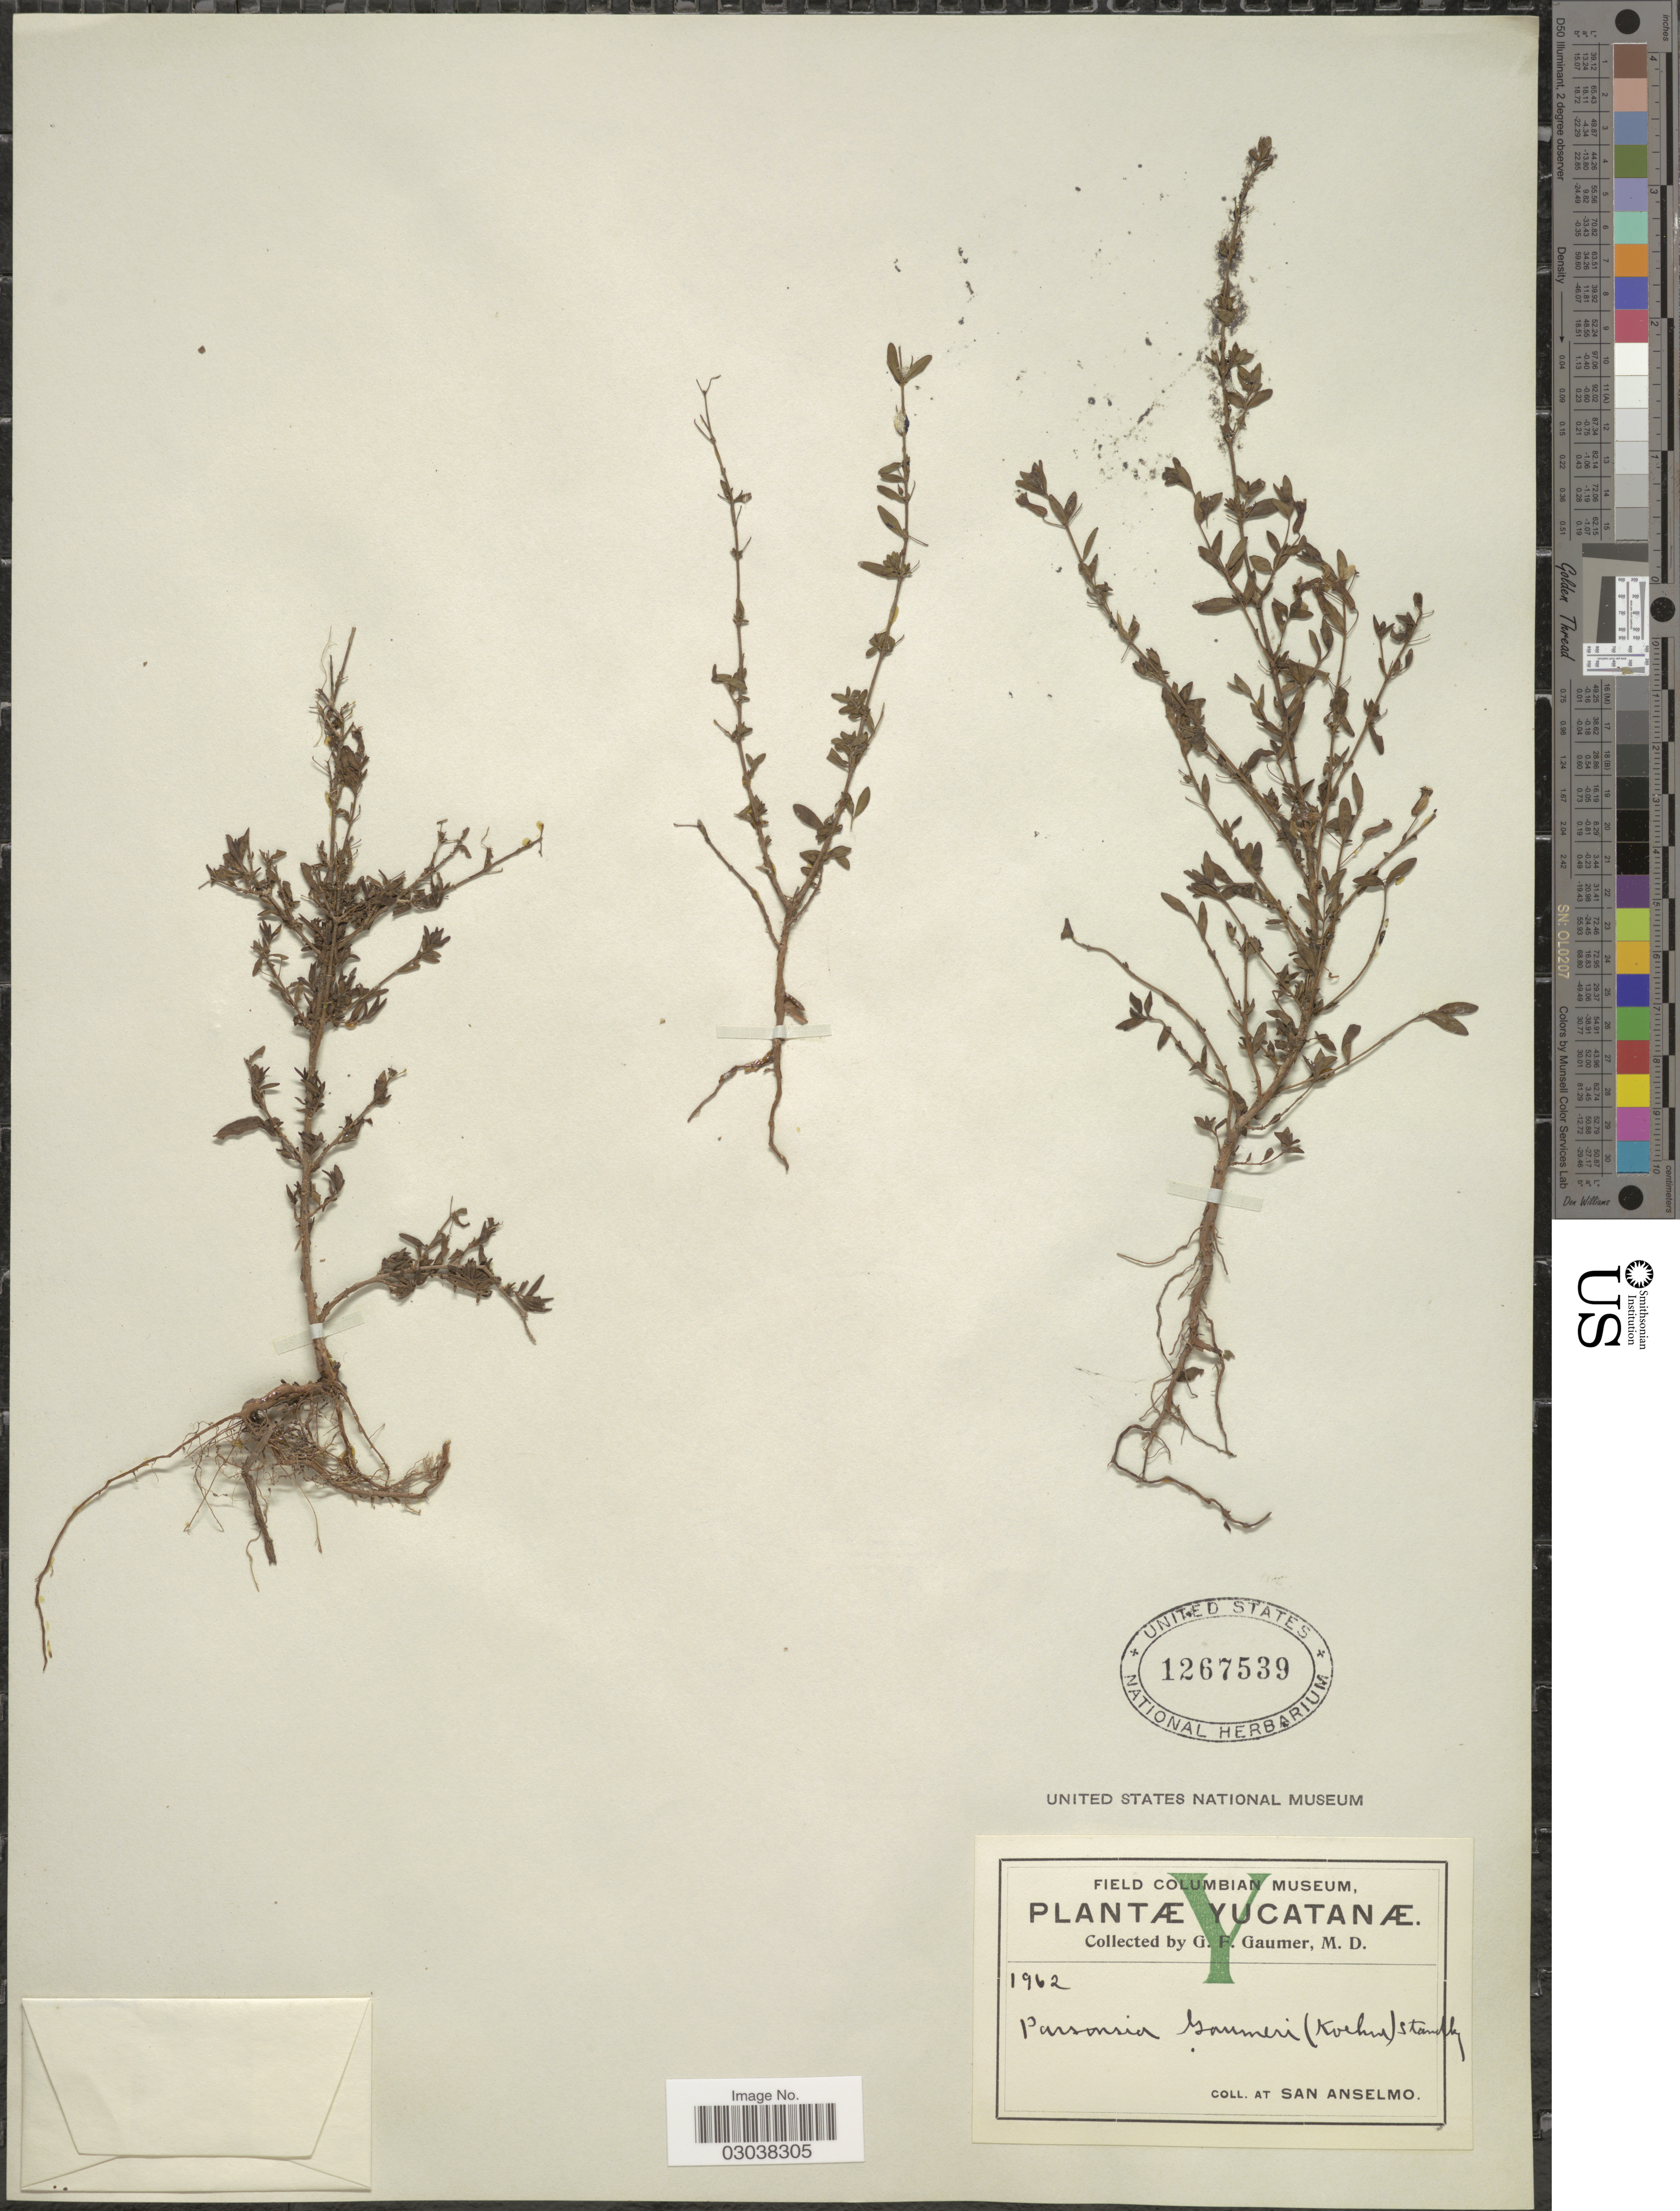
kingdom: Plantae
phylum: Tracheophyta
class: Magnoliopsida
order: Myrtales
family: Lythraceae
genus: Cuphea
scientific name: Cuphea gaumeri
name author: Koehne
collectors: G. F. Gaumer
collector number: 1962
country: Mexico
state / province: Yucatán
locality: San Anselmo.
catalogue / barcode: US 1267539